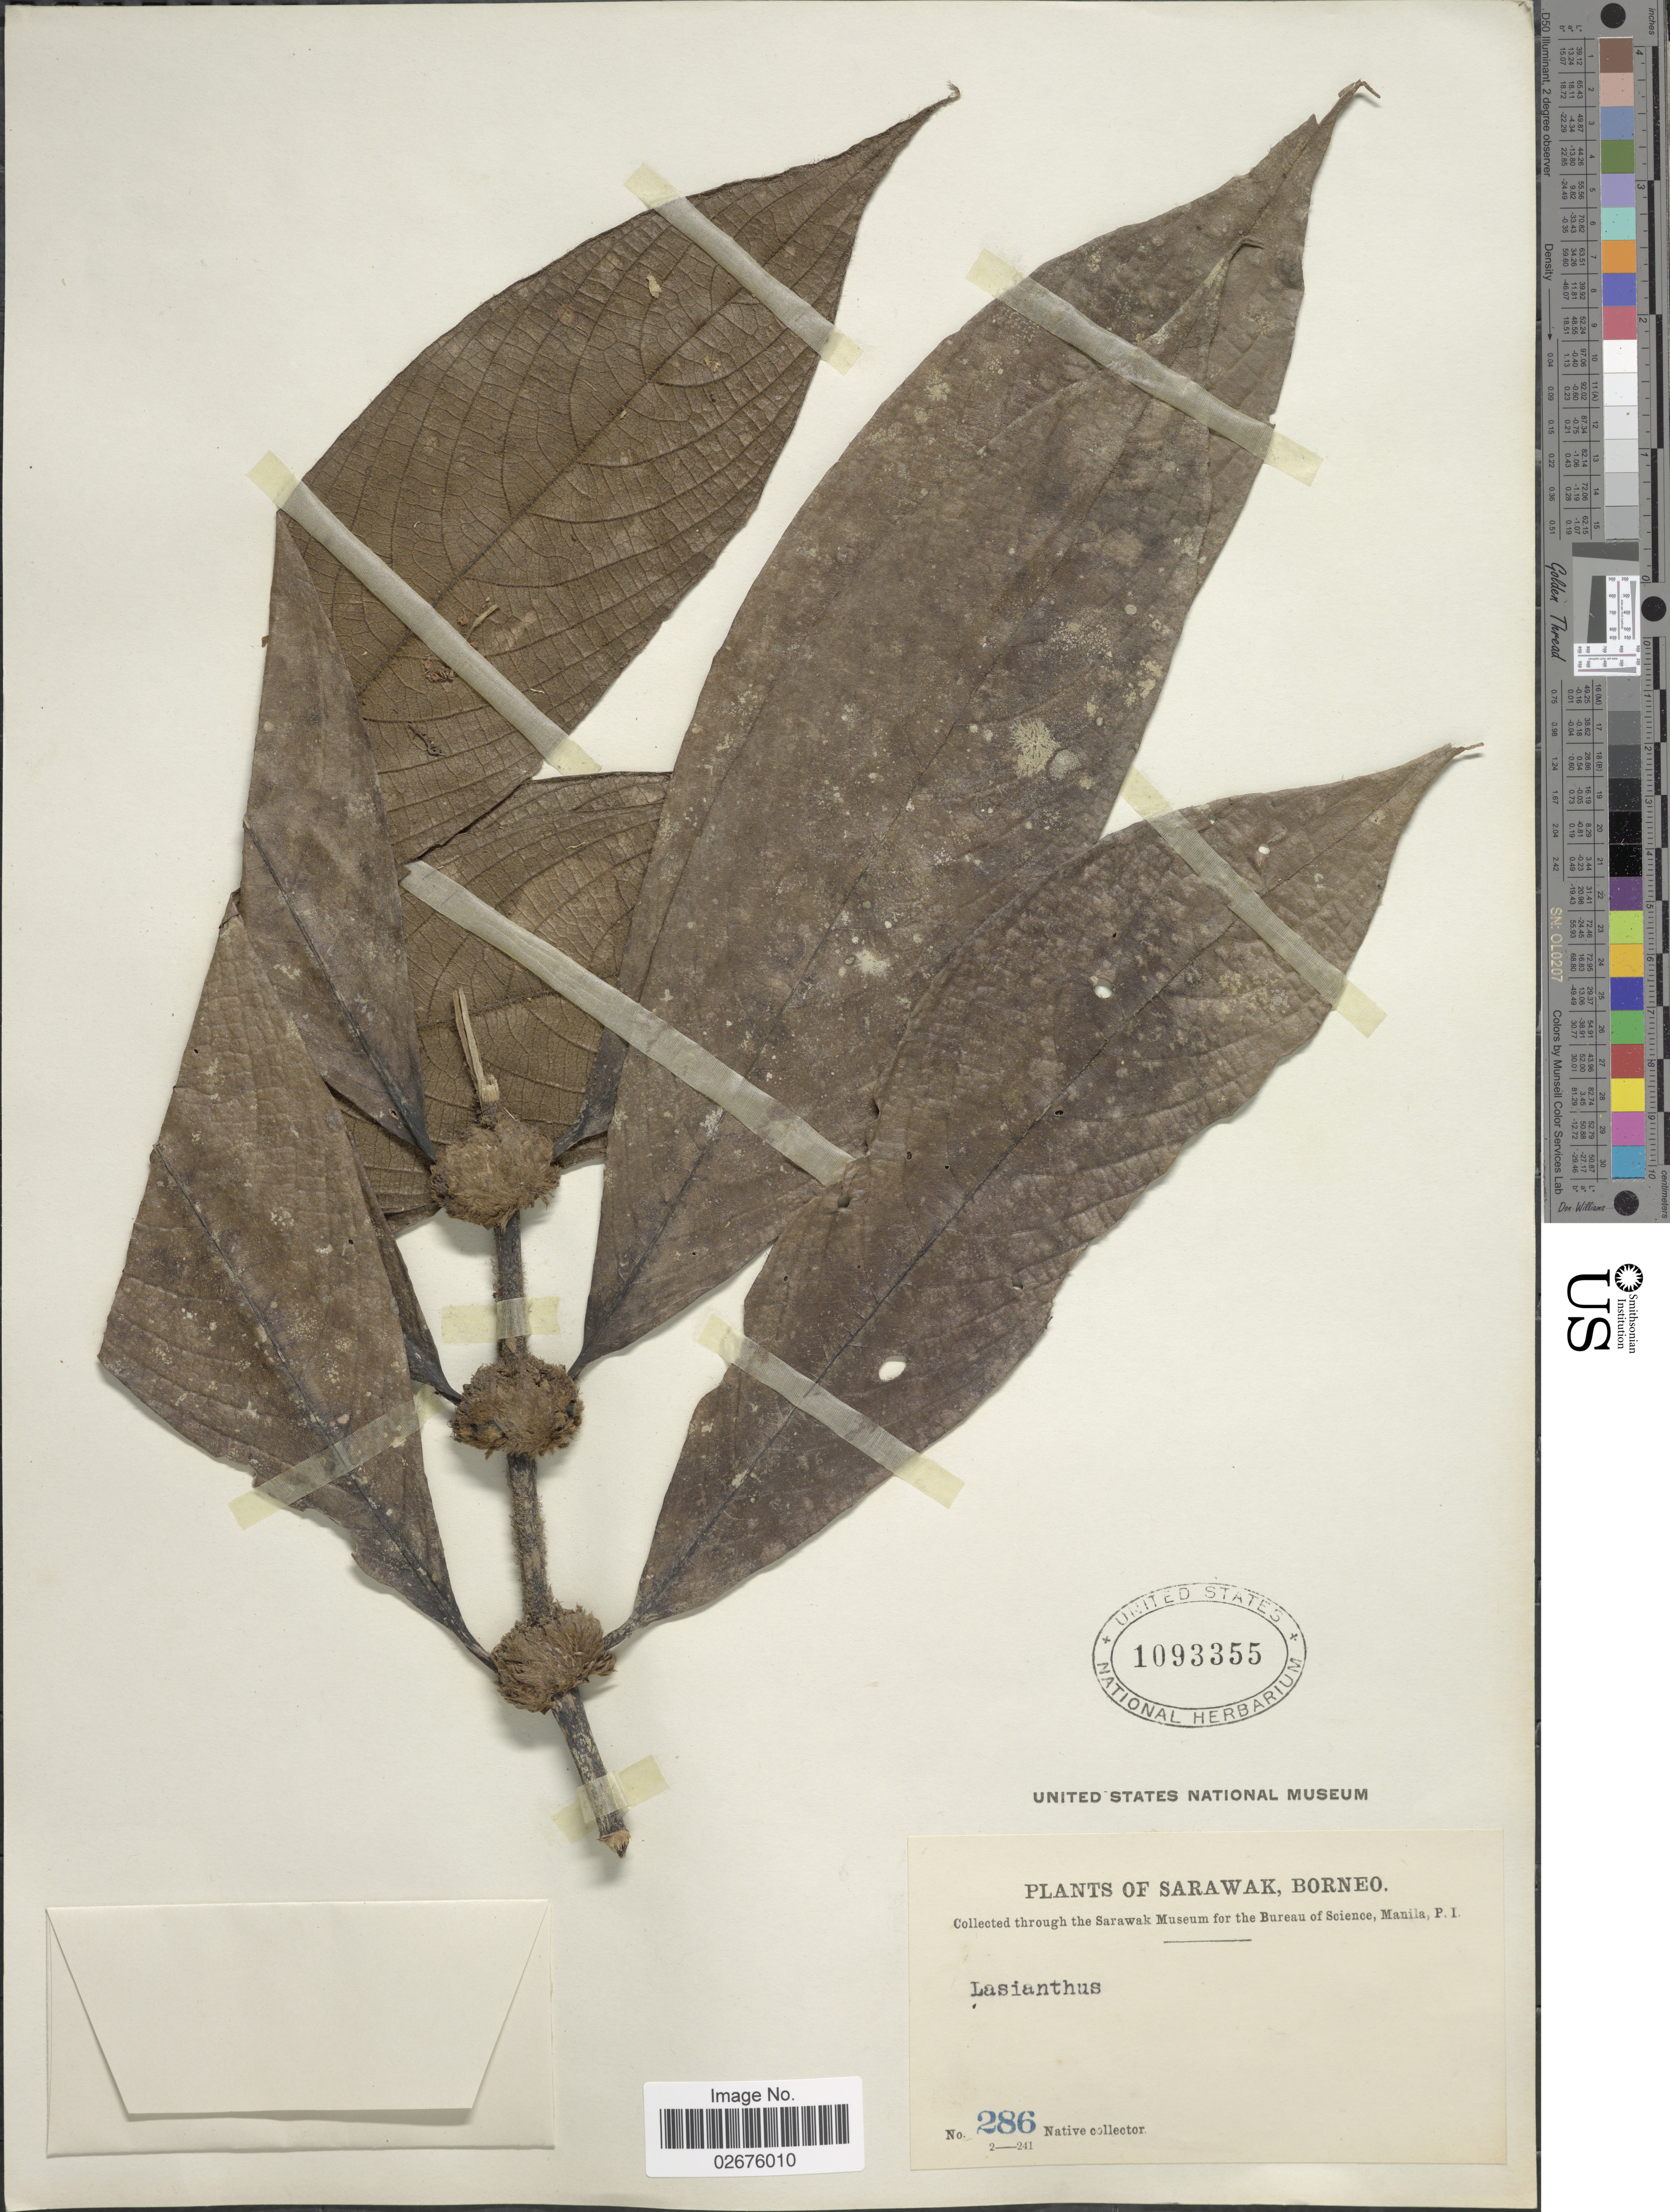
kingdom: Plantae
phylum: Tracheophyta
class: Magnoliopsida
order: Gentianales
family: Rubiaceae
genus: Lasianthus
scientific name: Lasianthus sp.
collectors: Native collector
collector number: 286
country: Malaysia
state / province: Sarawak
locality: Borneo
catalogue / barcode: US 1093355